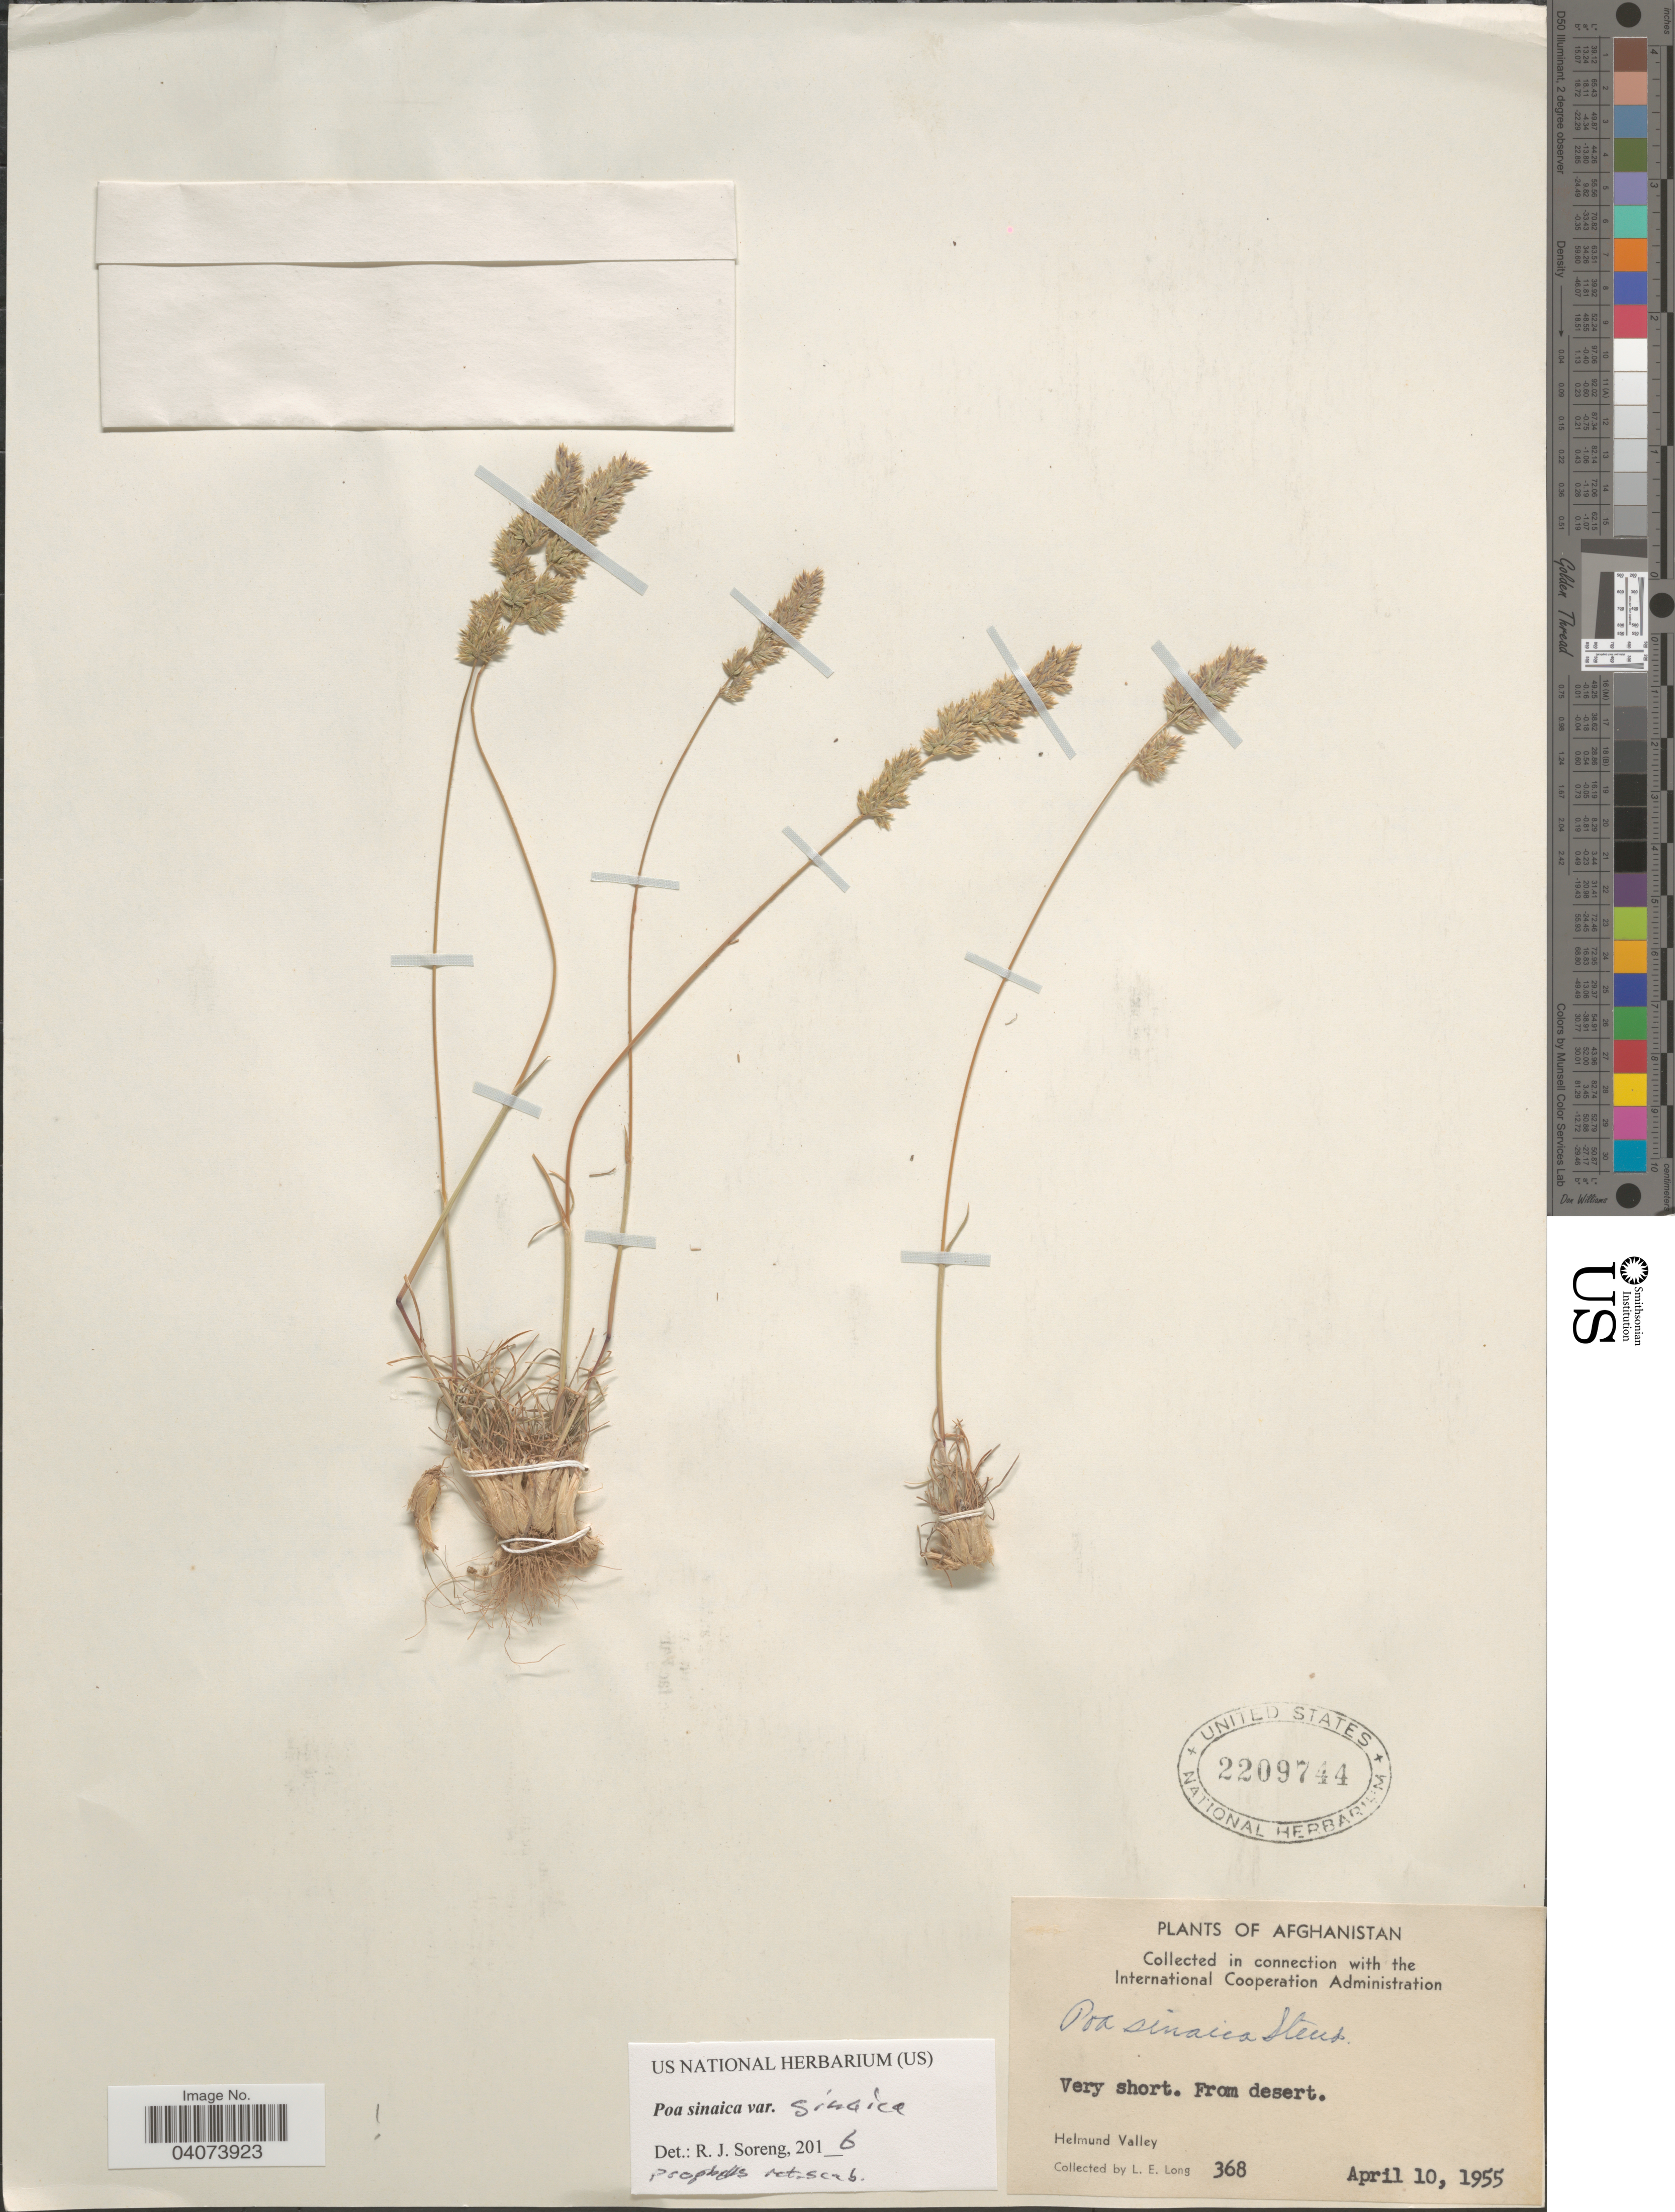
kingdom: Plantae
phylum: Tracheophyta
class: Liliopsida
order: Poales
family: Poaceae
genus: Poa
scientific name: Poa sinaica var. sinaica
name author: Steud.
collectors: L. E. Long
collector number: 368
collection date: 1955-04-10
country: Afghanistan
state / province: Helmand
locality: Helmund Valley.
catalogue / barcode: US 2209744